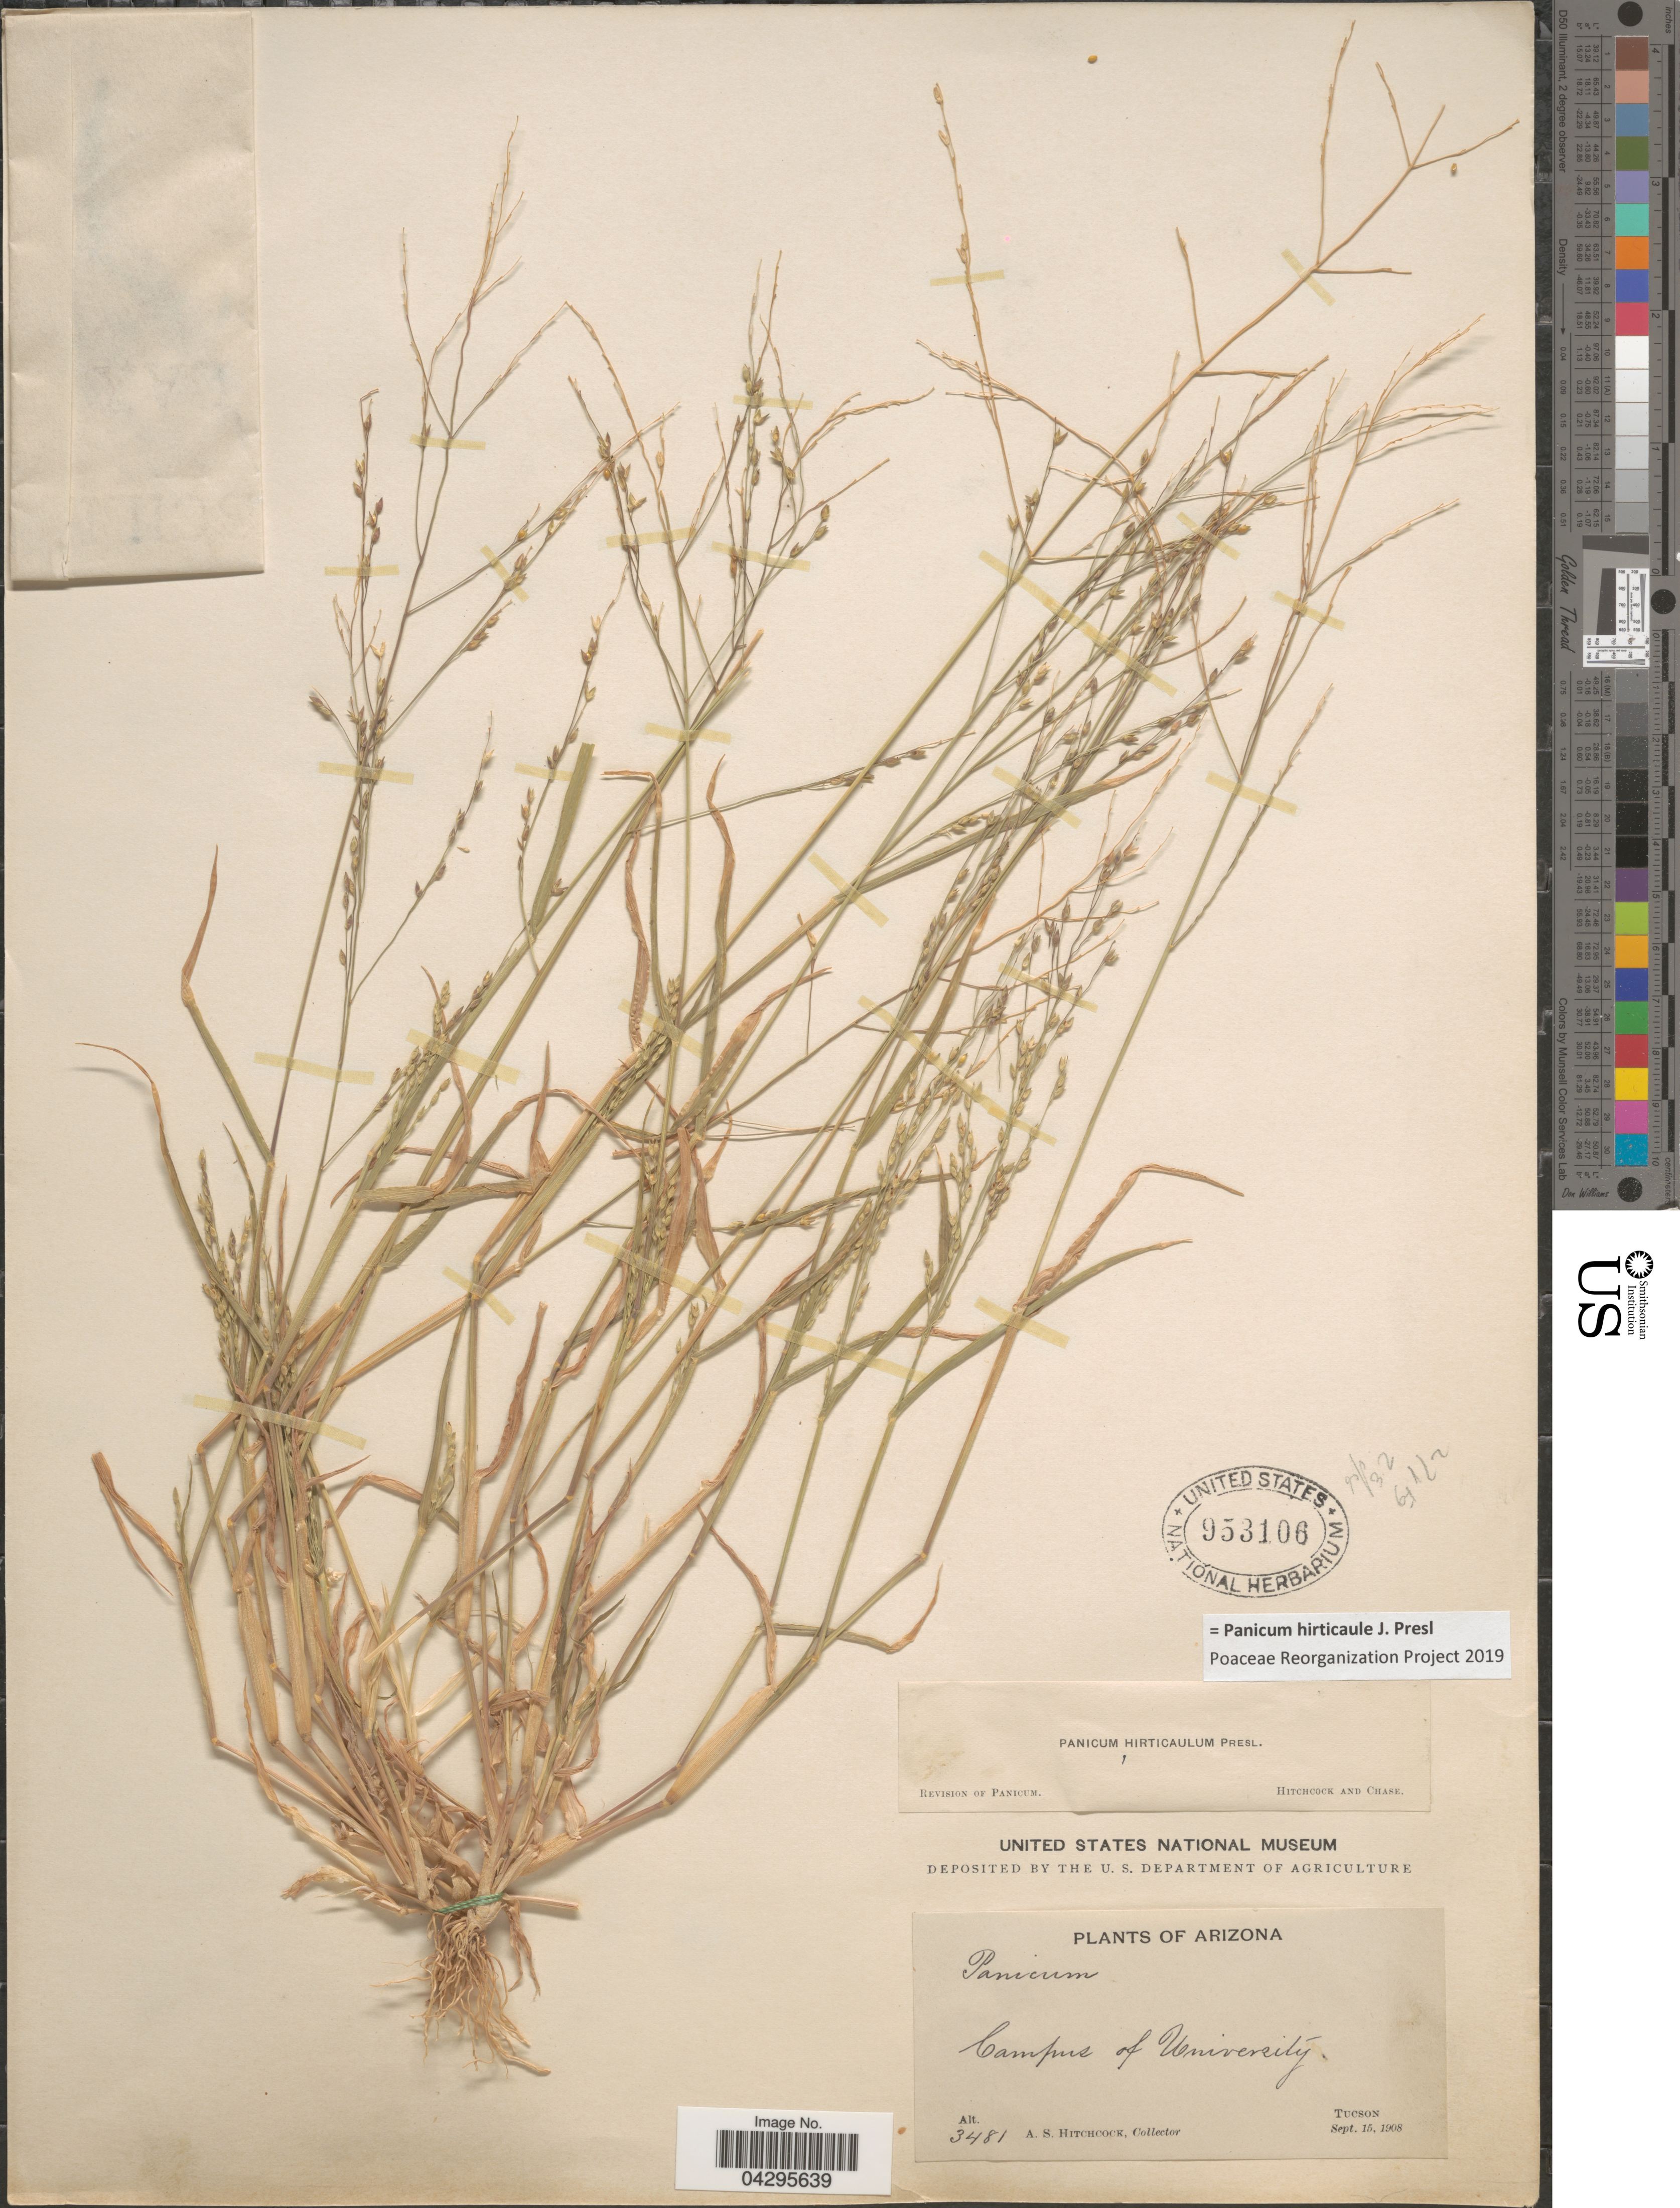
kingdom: Plantae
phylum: Tracheophyta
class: Liliopsida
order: Poales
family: Poaceae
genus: Panicum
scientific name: Panicum hirticaule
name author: J. Presl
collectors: A. S. Hitchcock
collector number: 3481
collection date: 1908-09-15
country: United States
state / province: Arizona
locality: Campus of University. Tucson.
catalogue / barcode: US 953106